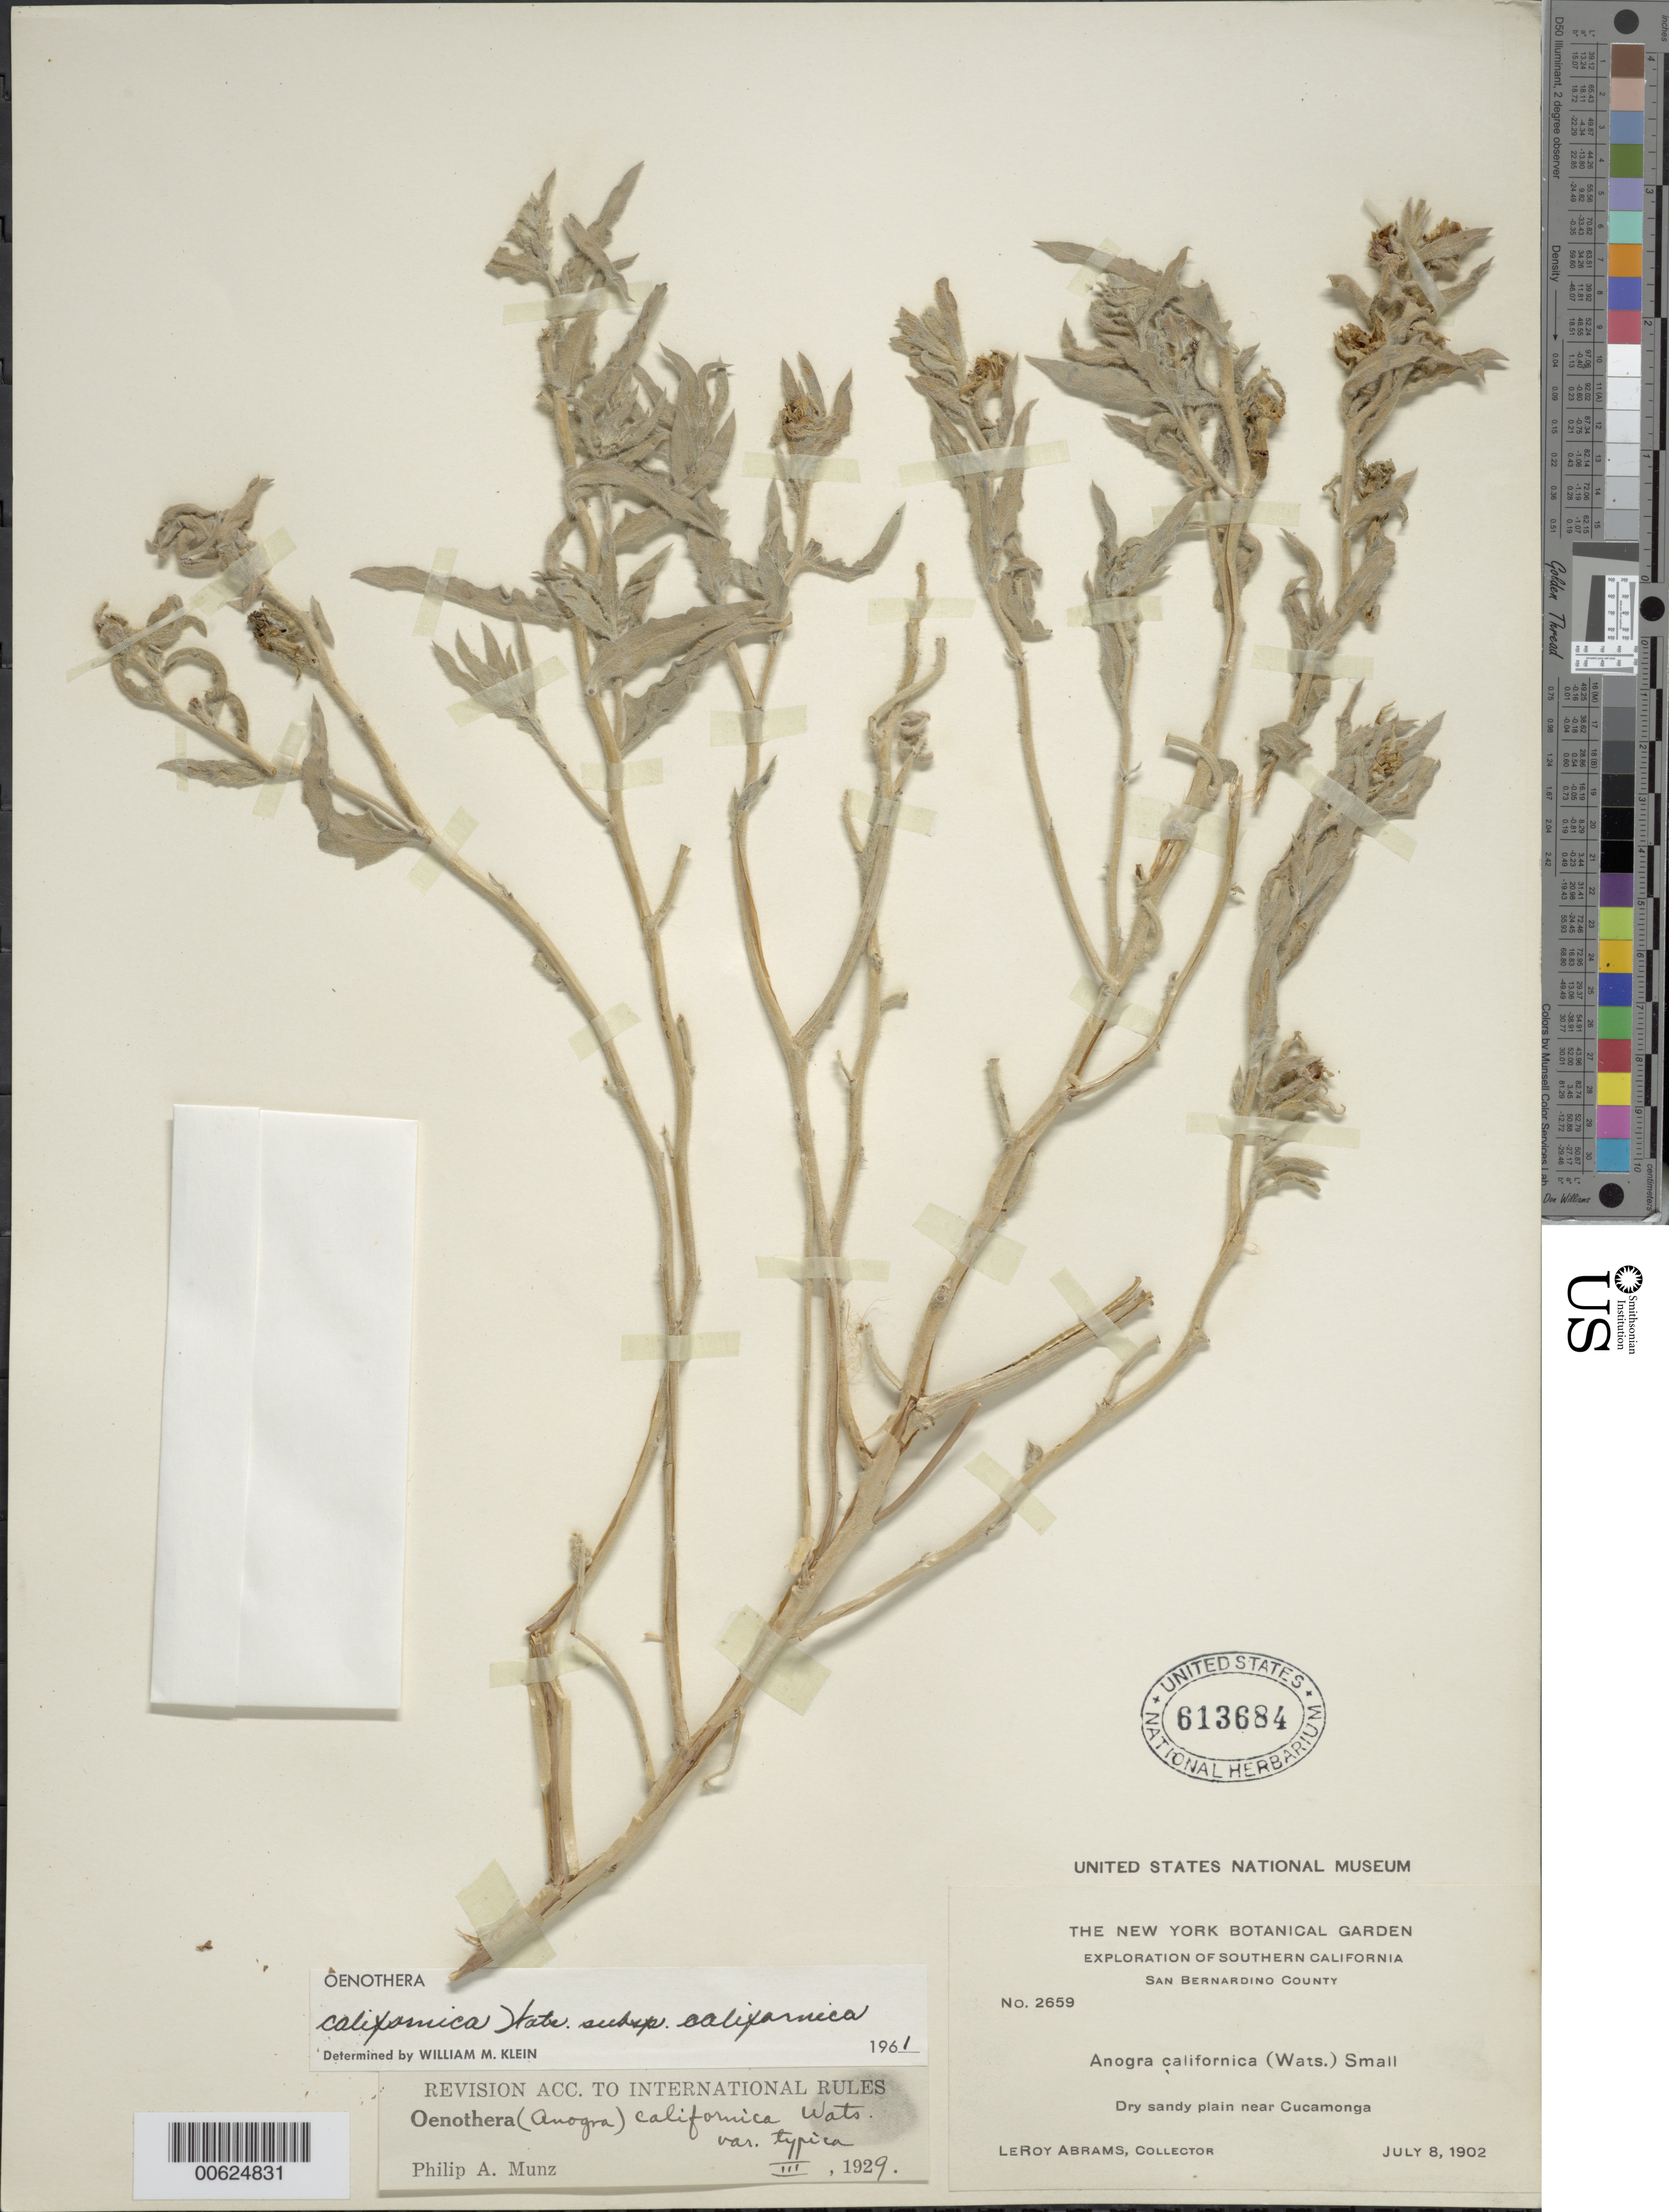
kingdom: Plantae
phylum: Tracheophyta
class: Magnoliopsida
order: Myrtales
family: Onagraceae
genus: Oenothera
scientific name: Oenothera avita subsp. californica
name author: (S. Watson) W.L. Wagner & Gandhi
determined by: Wagner, W. L., (BOT), Smithsonian Institution - National Museum of Natural History (UNITED STATES)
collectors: L. Abrams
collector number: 2659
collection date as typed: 08 Jul 1902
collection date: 1902-07-08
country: United States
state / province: California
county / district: San Bernardino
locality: Near Cucamonga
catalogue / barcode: US 613684